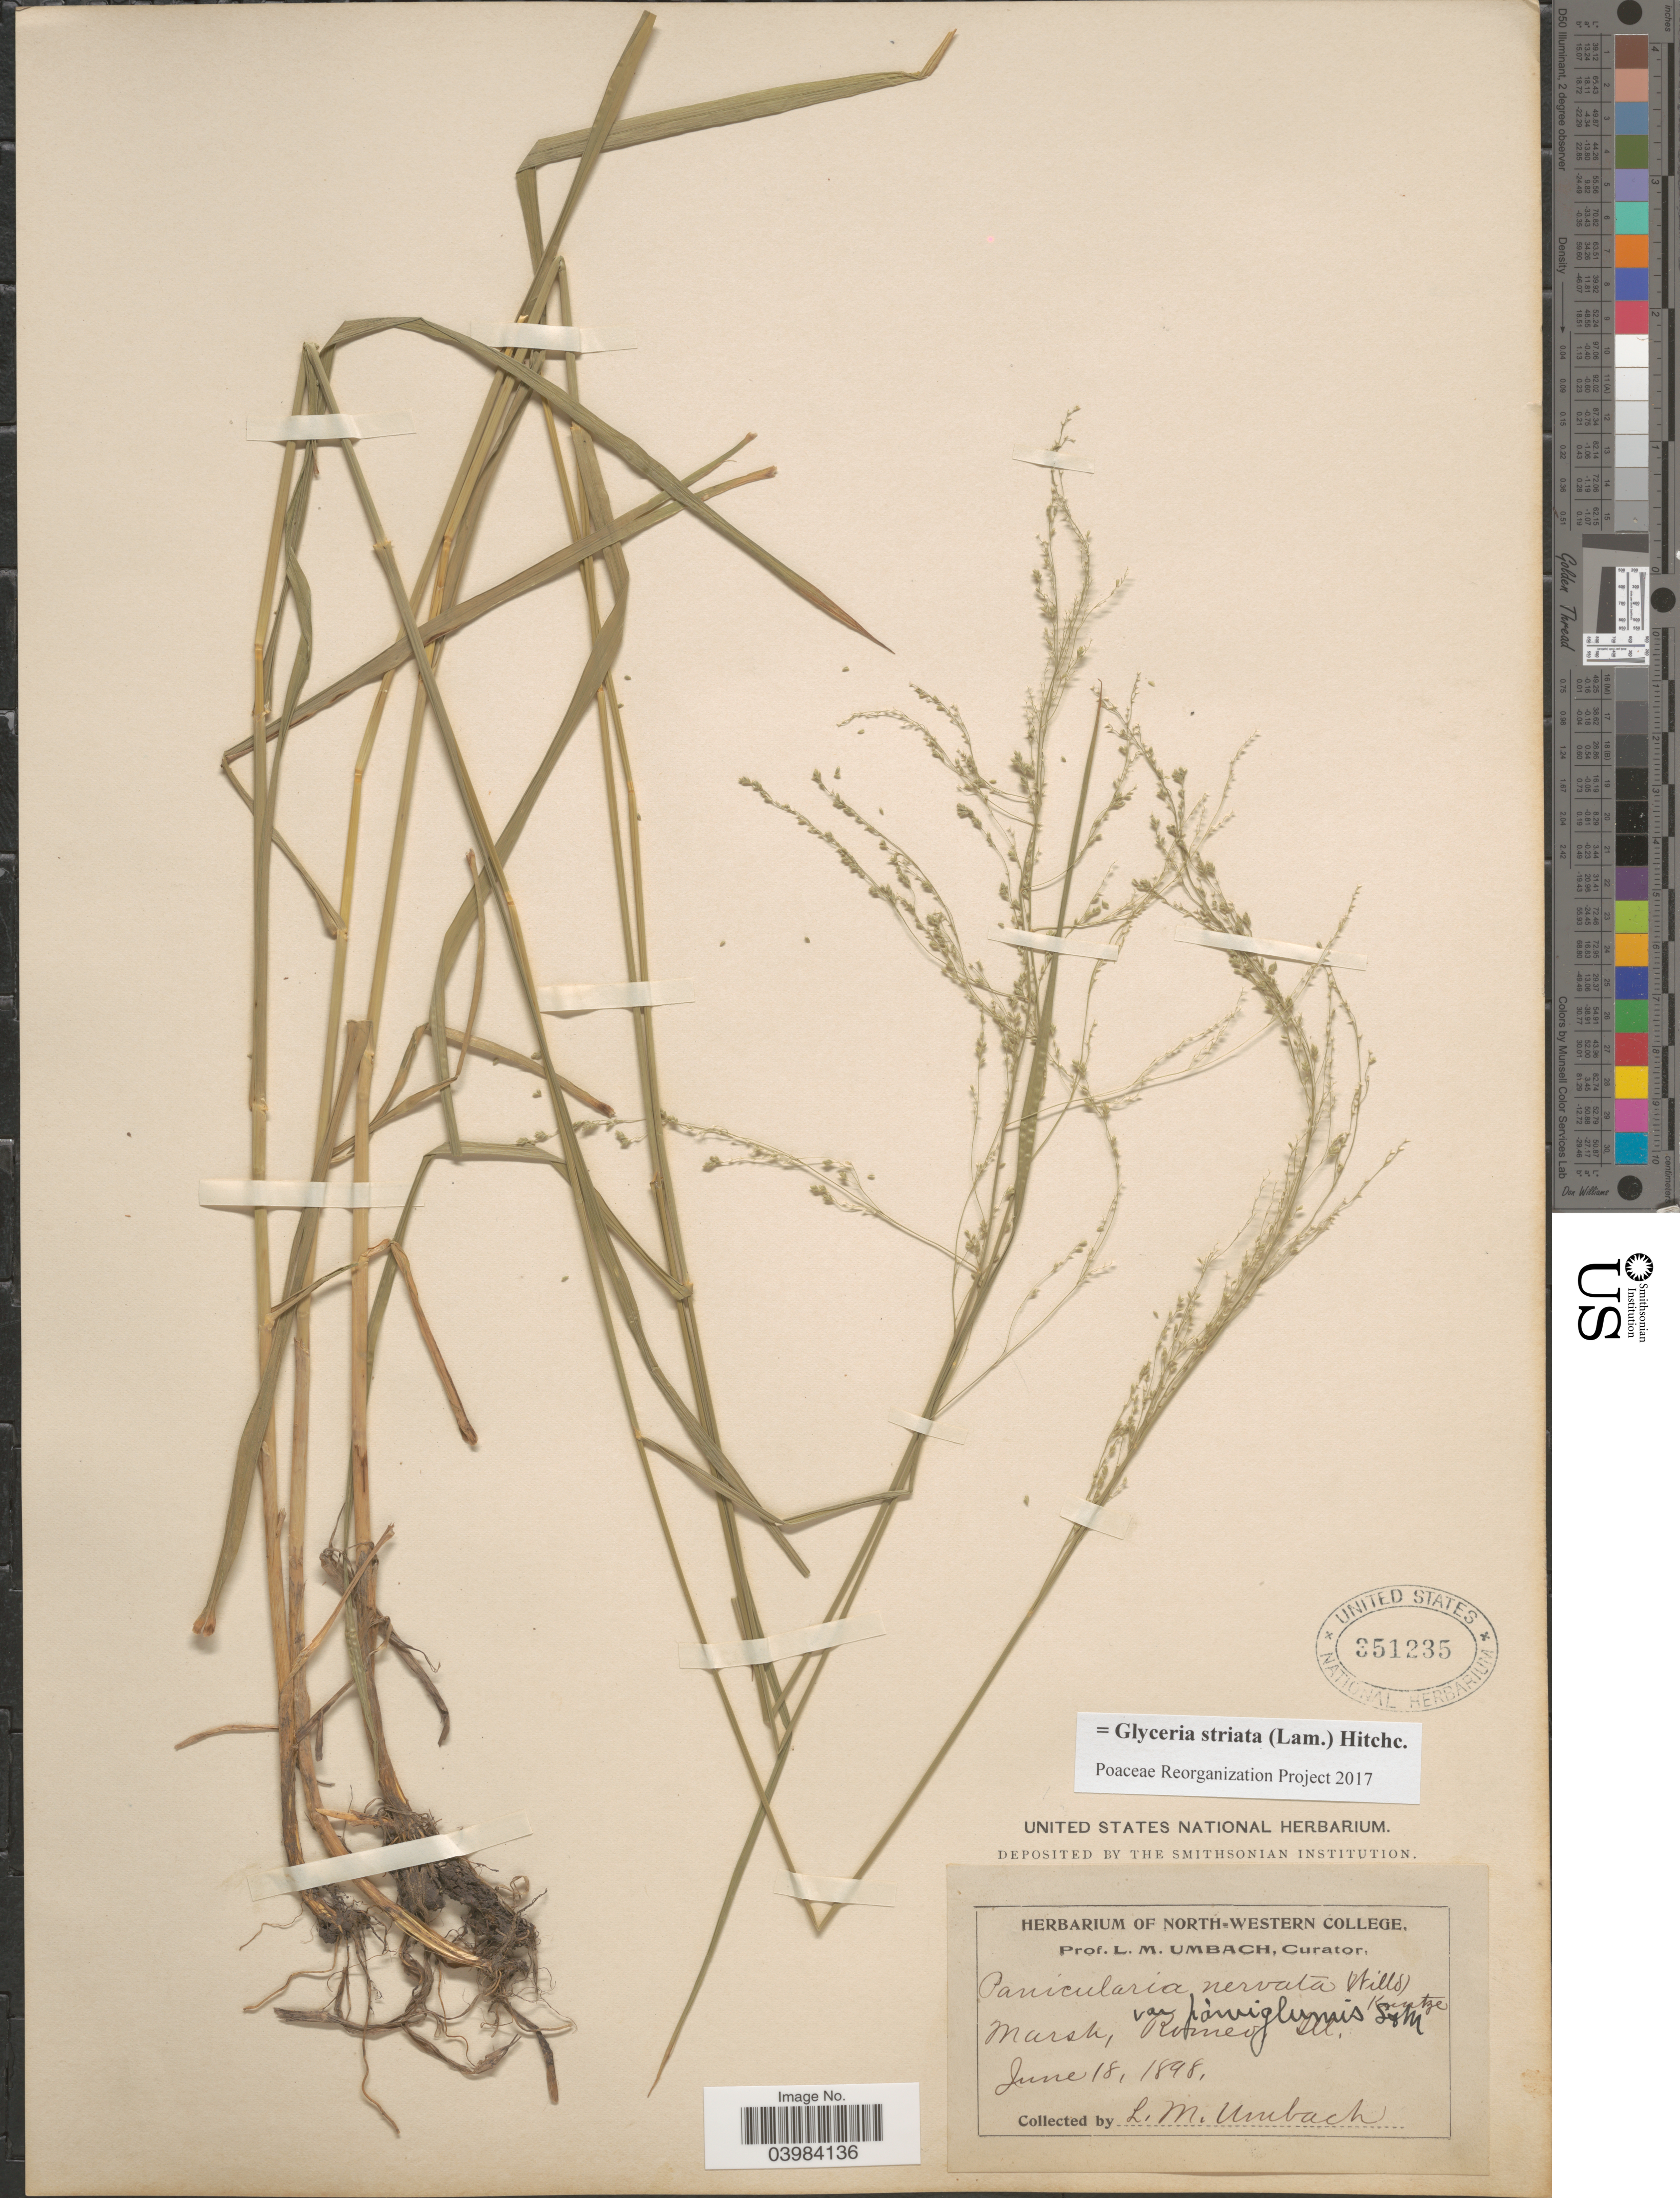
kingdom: Plantae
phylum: Tracheophyta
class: Liliopsida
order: Poales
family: Poaceae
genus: Glyceria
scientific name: Glyceria striata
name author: (Lam.) Hitchc.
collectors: L. M. Umbach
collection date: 1898-06-18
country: United States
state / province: Illinois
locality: Marsh, Romeo.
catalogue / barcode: US 351235